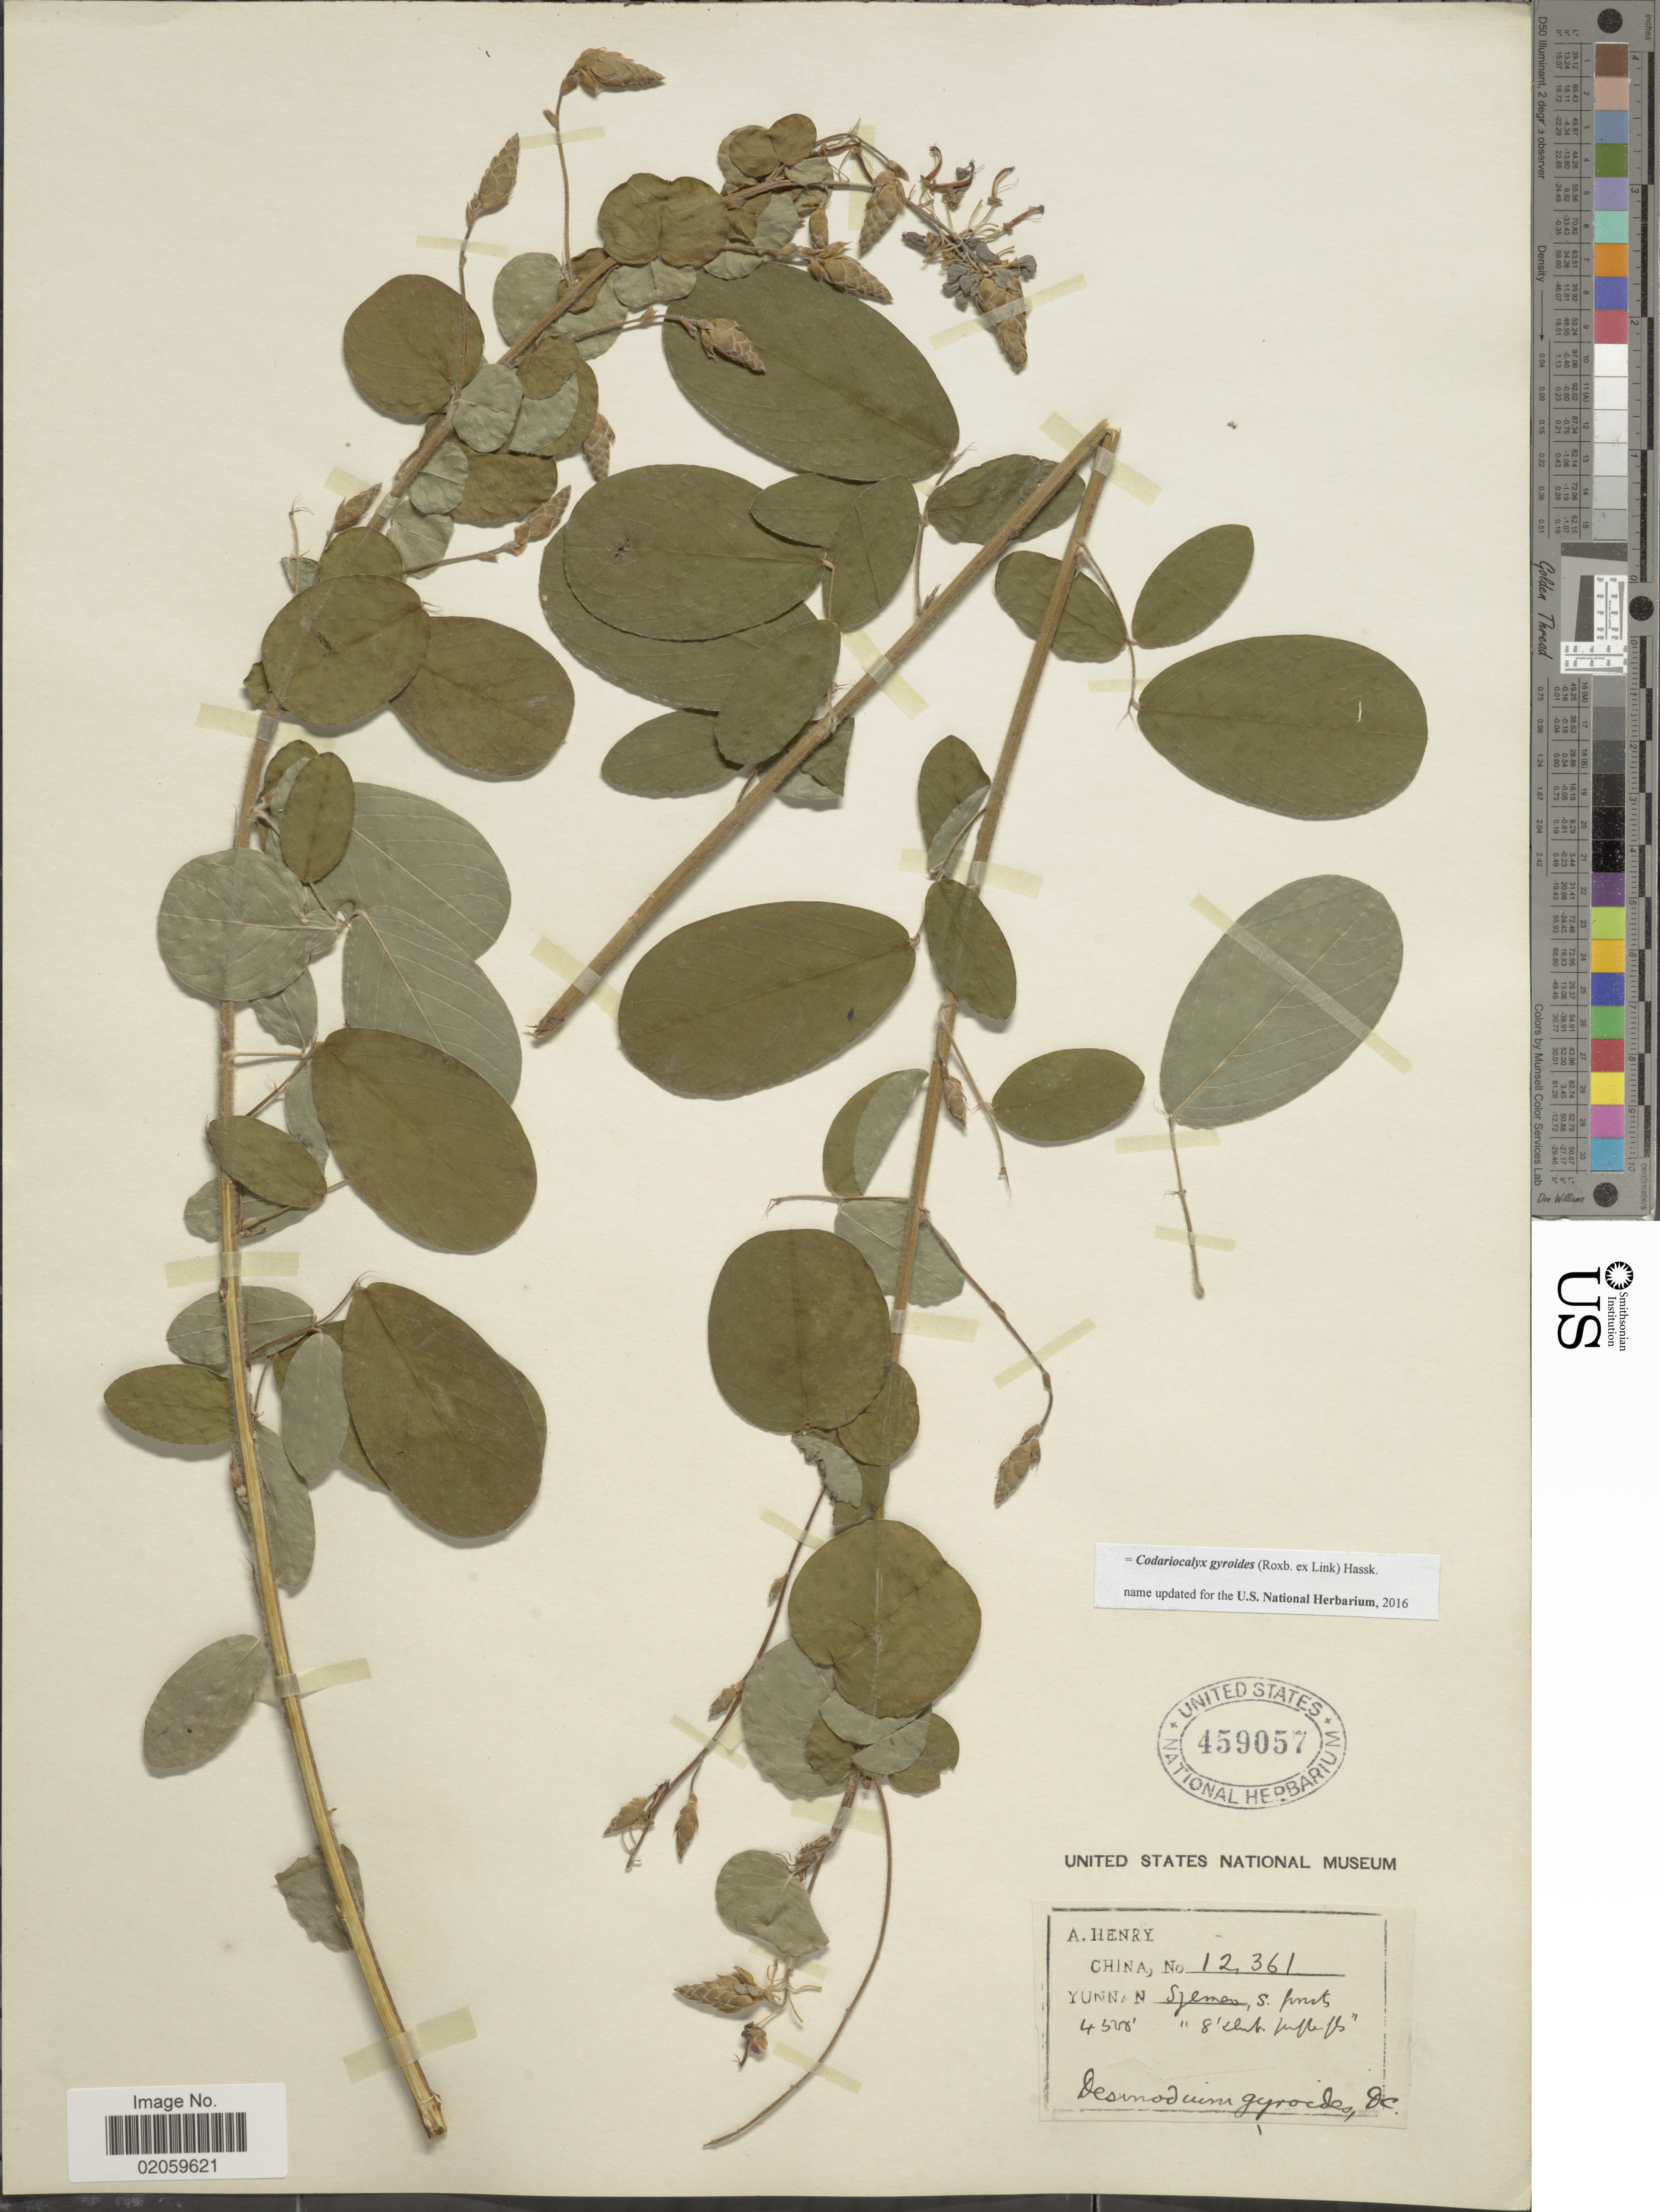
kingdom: Plantae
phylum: Tracheophyta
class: Magnoliopsida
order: Fabales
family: Fabaceae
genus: Codariocalyx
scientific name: Codariocalyx gyroides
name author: (Roxb. & Link) X.Y. Zhu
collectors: A. Henry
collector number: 12361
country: China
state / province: Yunnan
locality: Szemao, S. forests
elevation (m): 1311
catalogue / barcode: US 459057